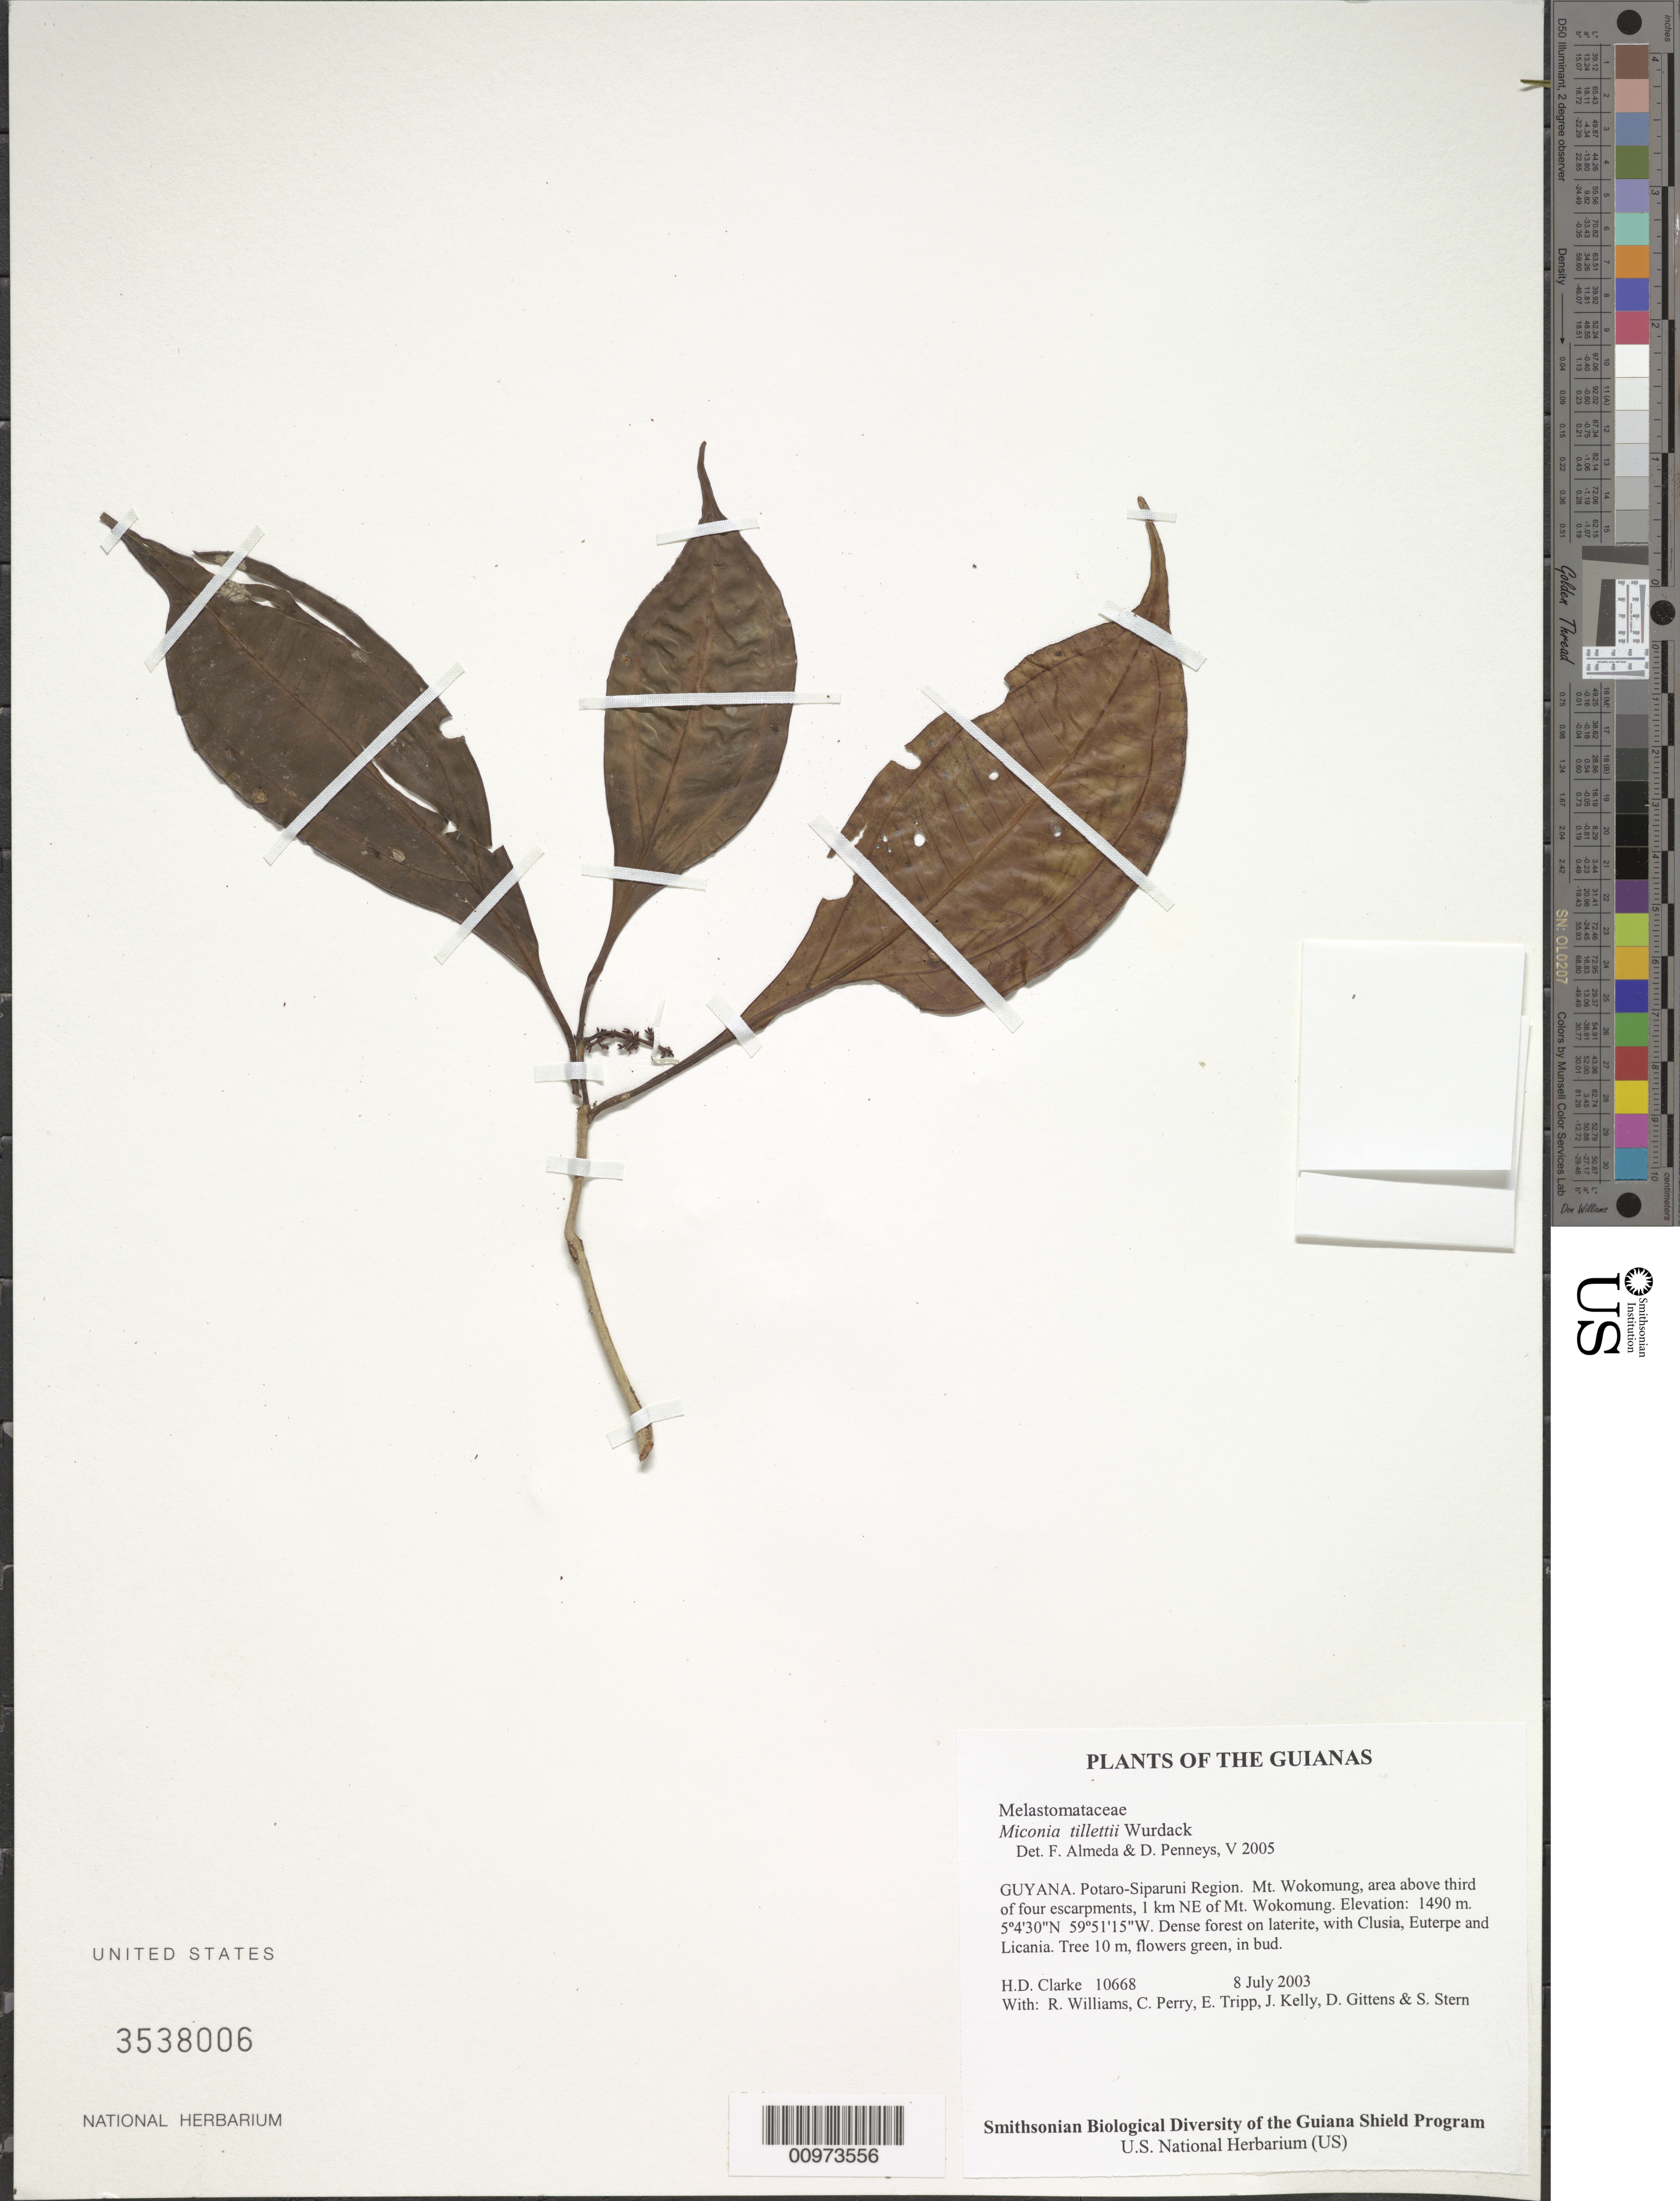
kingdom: Plantae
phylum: Tracheophyta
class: Magnoliopsida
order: Myrtales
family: Melastomataceae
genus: Miconia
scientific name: Miconia tillettii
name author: Wurdack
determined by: Almeda, F.; Penneys, D. S.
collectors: H. D. Clarke, R. Williams, C. Perry, E. Tripp, J. Kelly, D. Gittens & S. R. Stern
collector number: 10668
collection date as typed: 8 July 2003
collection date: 2003-07-08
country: Guyana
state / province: Potaro-Siparuni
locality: Mt. Wokomung, area above third of four escarpments, 1 km NE of Mt. Wokomung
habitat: Dense forest on laterite, with Clusia, Euterpe and Licania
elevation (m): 1490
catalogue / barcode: US 3538006